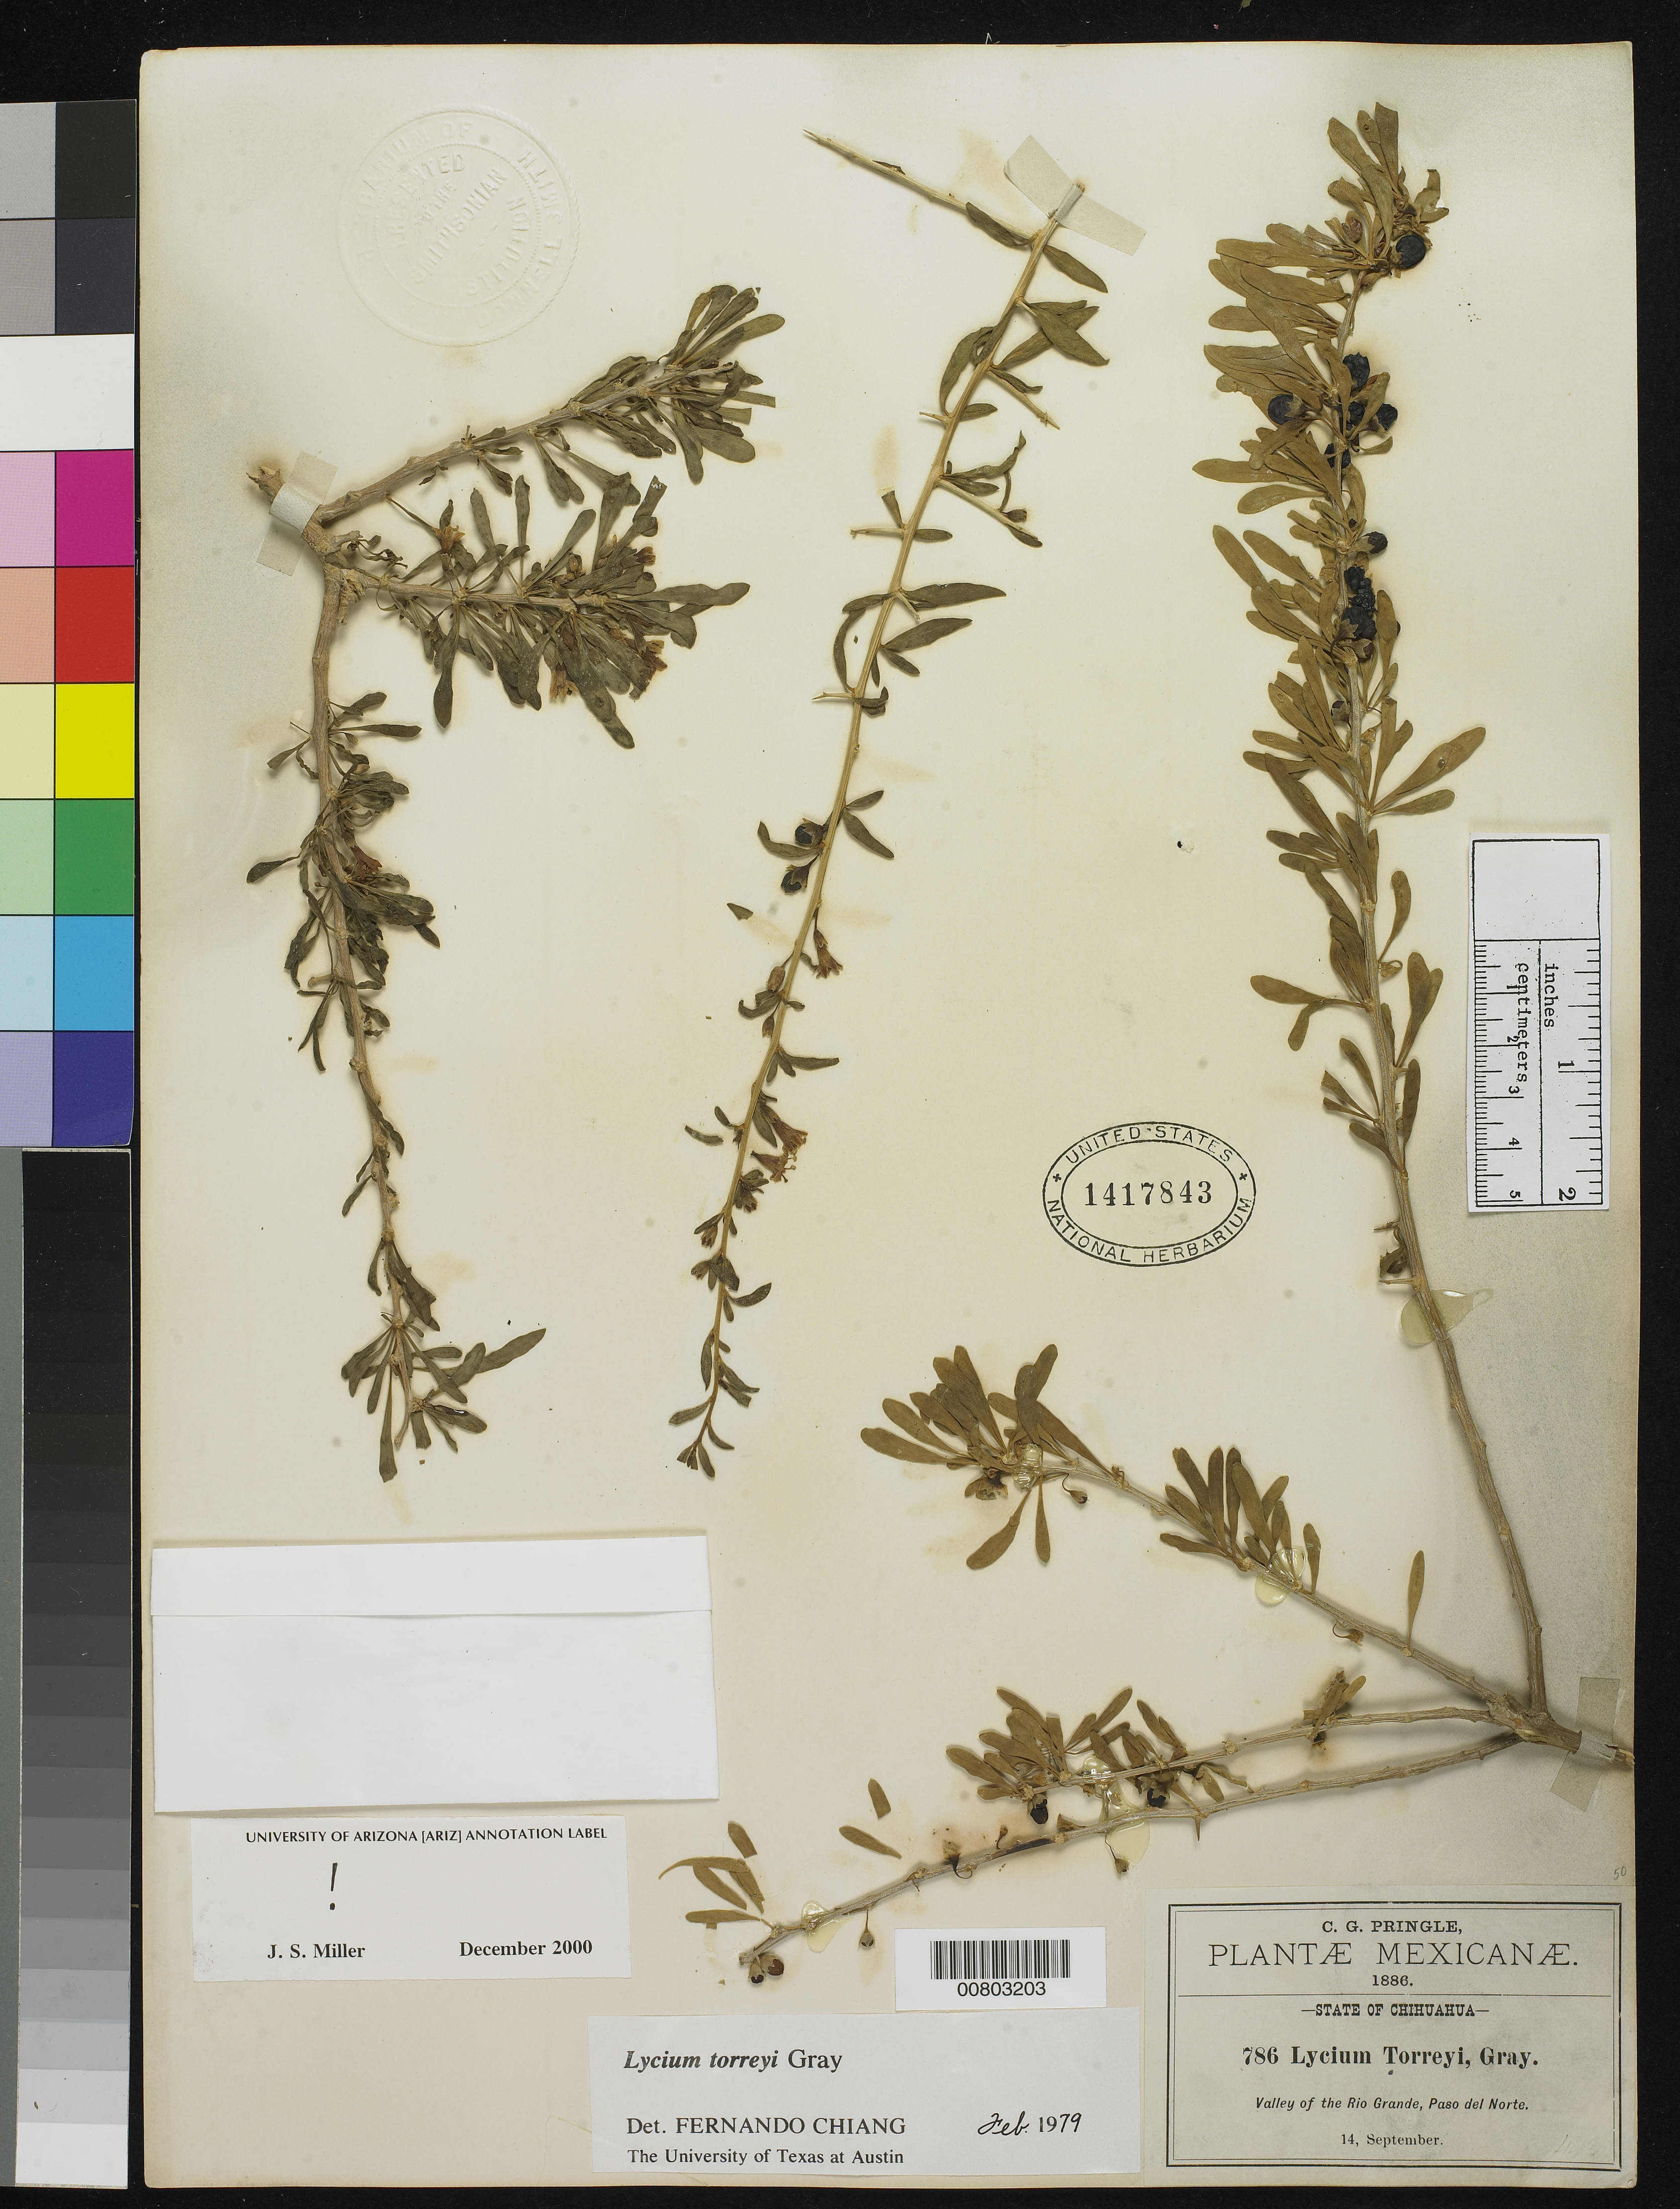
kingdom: Plantae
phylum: Tracheophyta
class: Magnoliopsida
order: Solanales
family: Solanaceae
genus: Lycium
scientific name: Lycium torreyi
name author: A. Gray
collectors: C. G. Pringle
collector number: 786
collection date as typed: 14 Sep 1886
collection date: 1886-09-14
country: Mexico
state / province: Chihuahua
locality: Valley of the Rio Grande, Paso del Norte.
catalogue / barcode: US 1417843